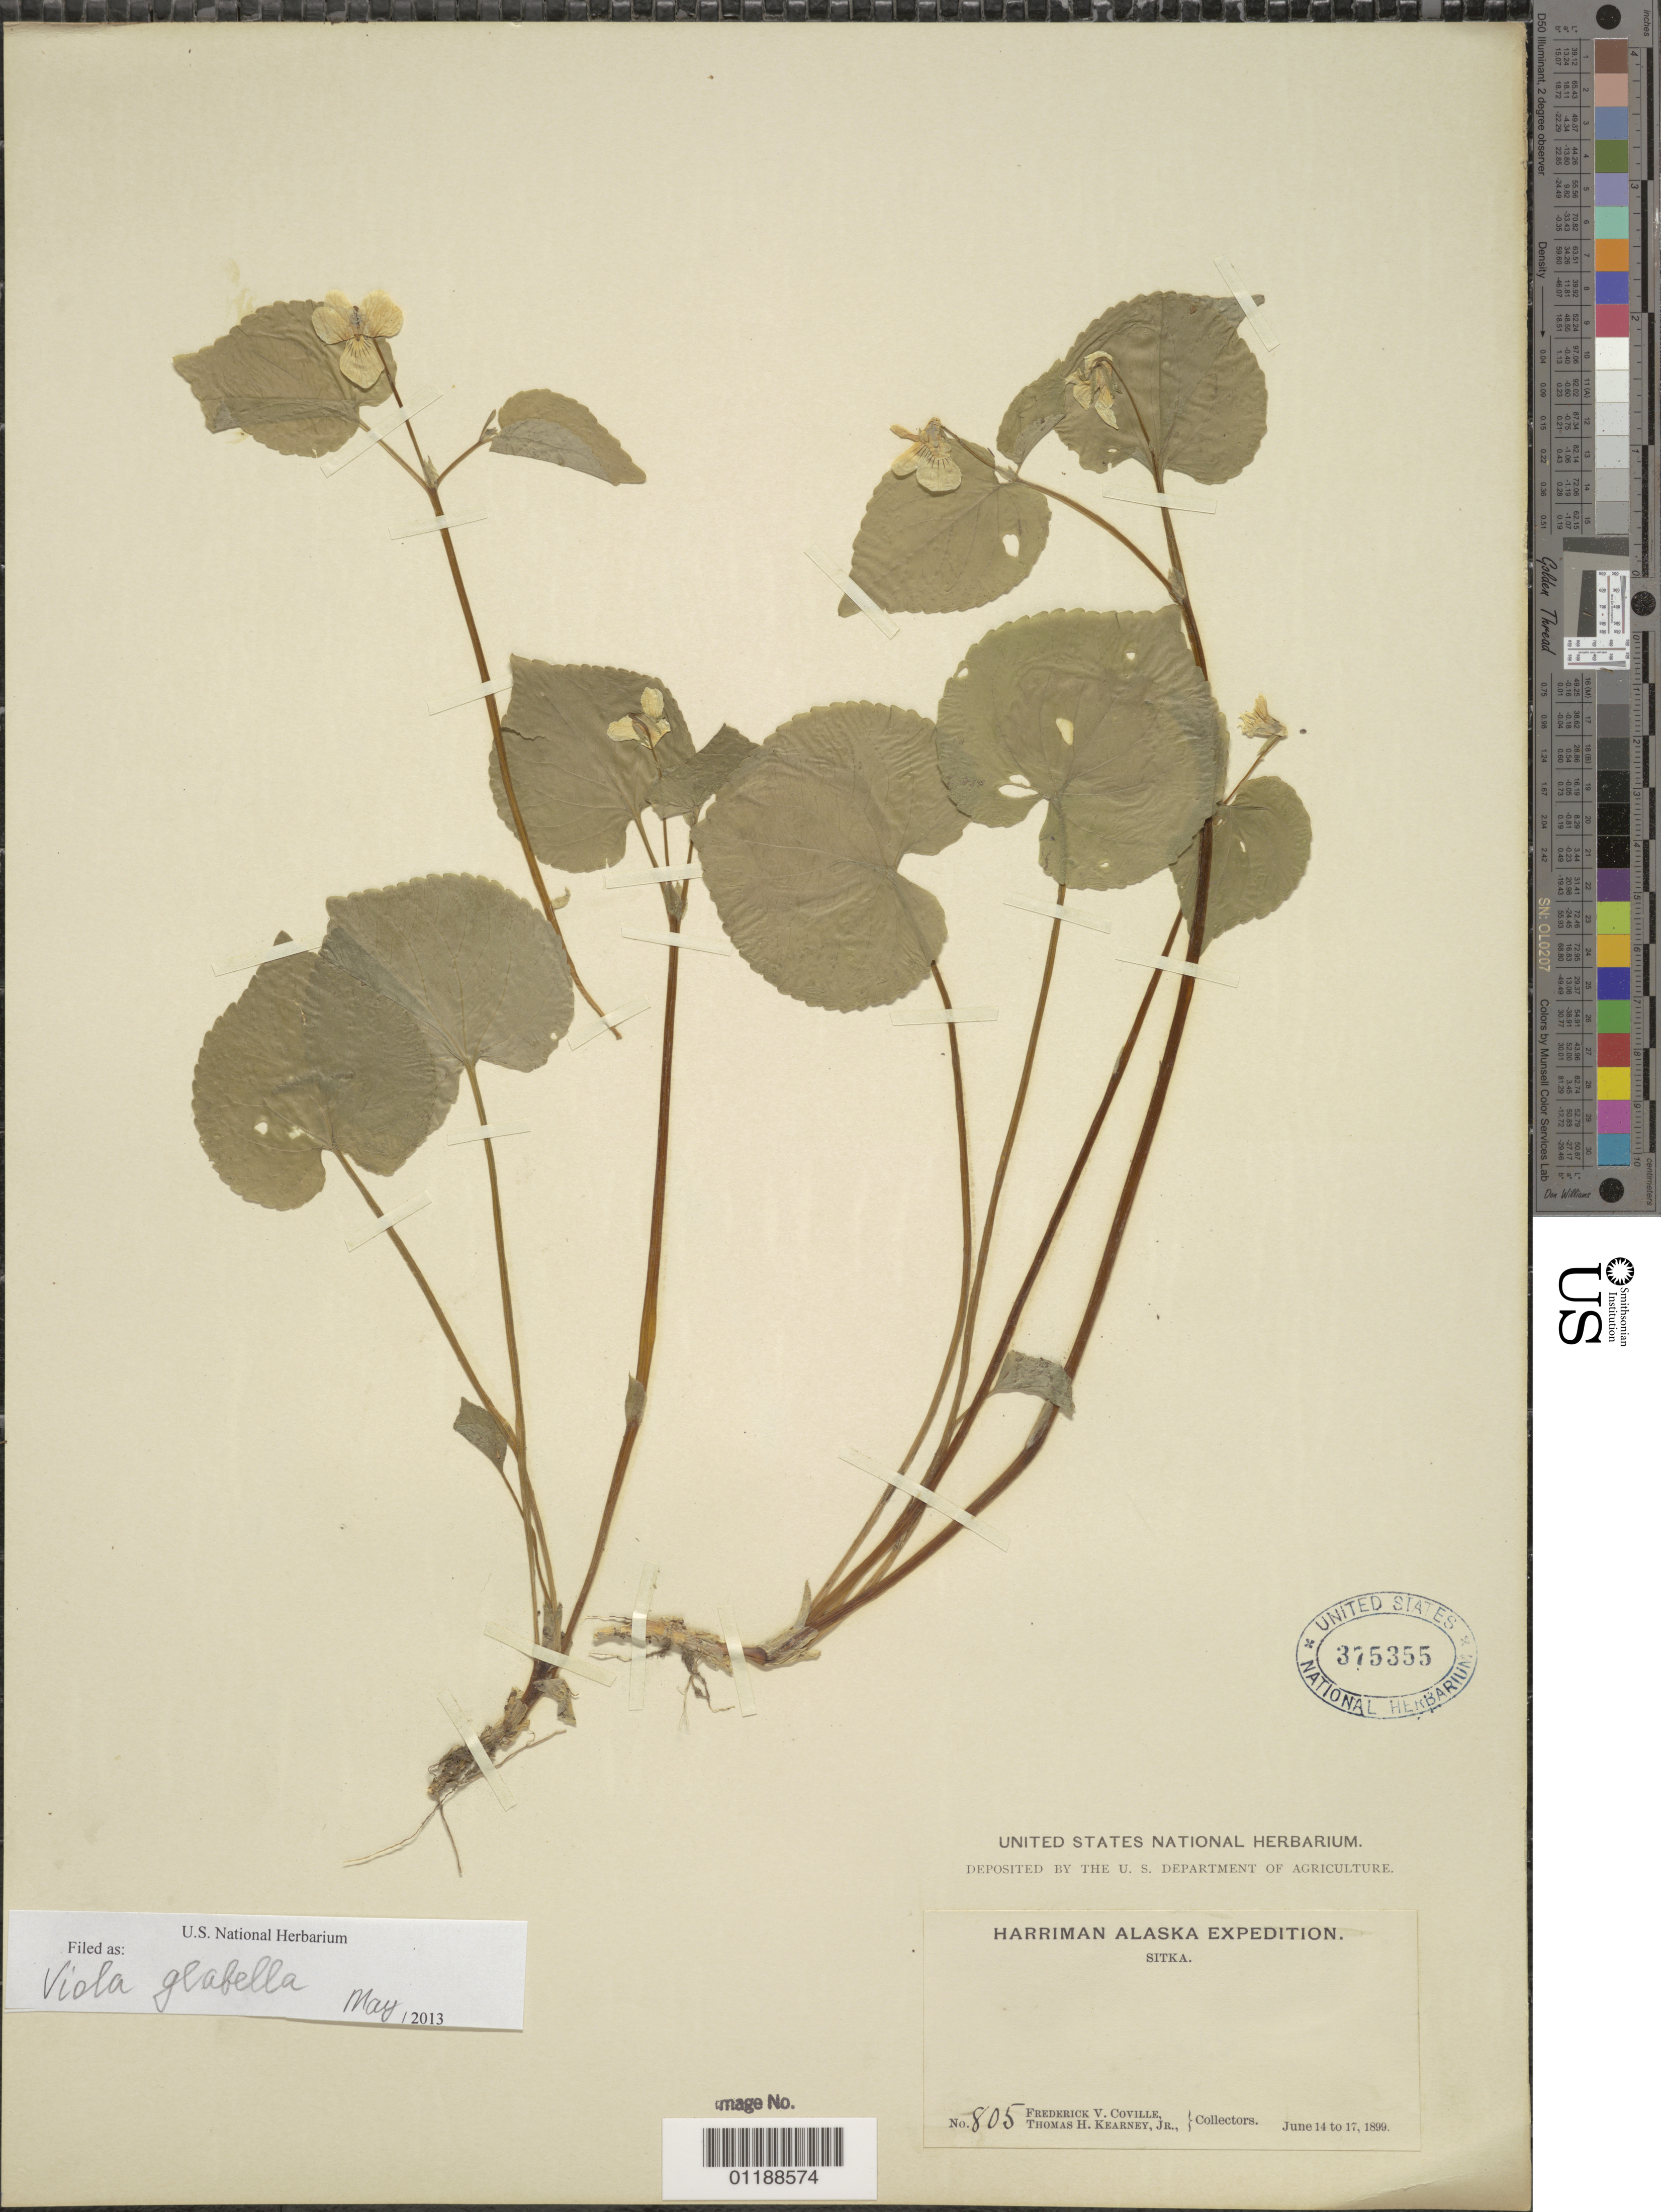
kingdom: Plantae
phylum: Tracheophyta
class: Magnoliopsida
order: Malpighiales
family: Violaceae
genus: Viola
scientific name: Viola glabella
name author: Nutt.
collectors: F. V. Coville & T. H. Kearney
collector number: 805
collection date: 1899-06-14/1899-06-17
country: United States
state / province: Alaska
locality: Sitka.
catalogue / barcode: US 375355